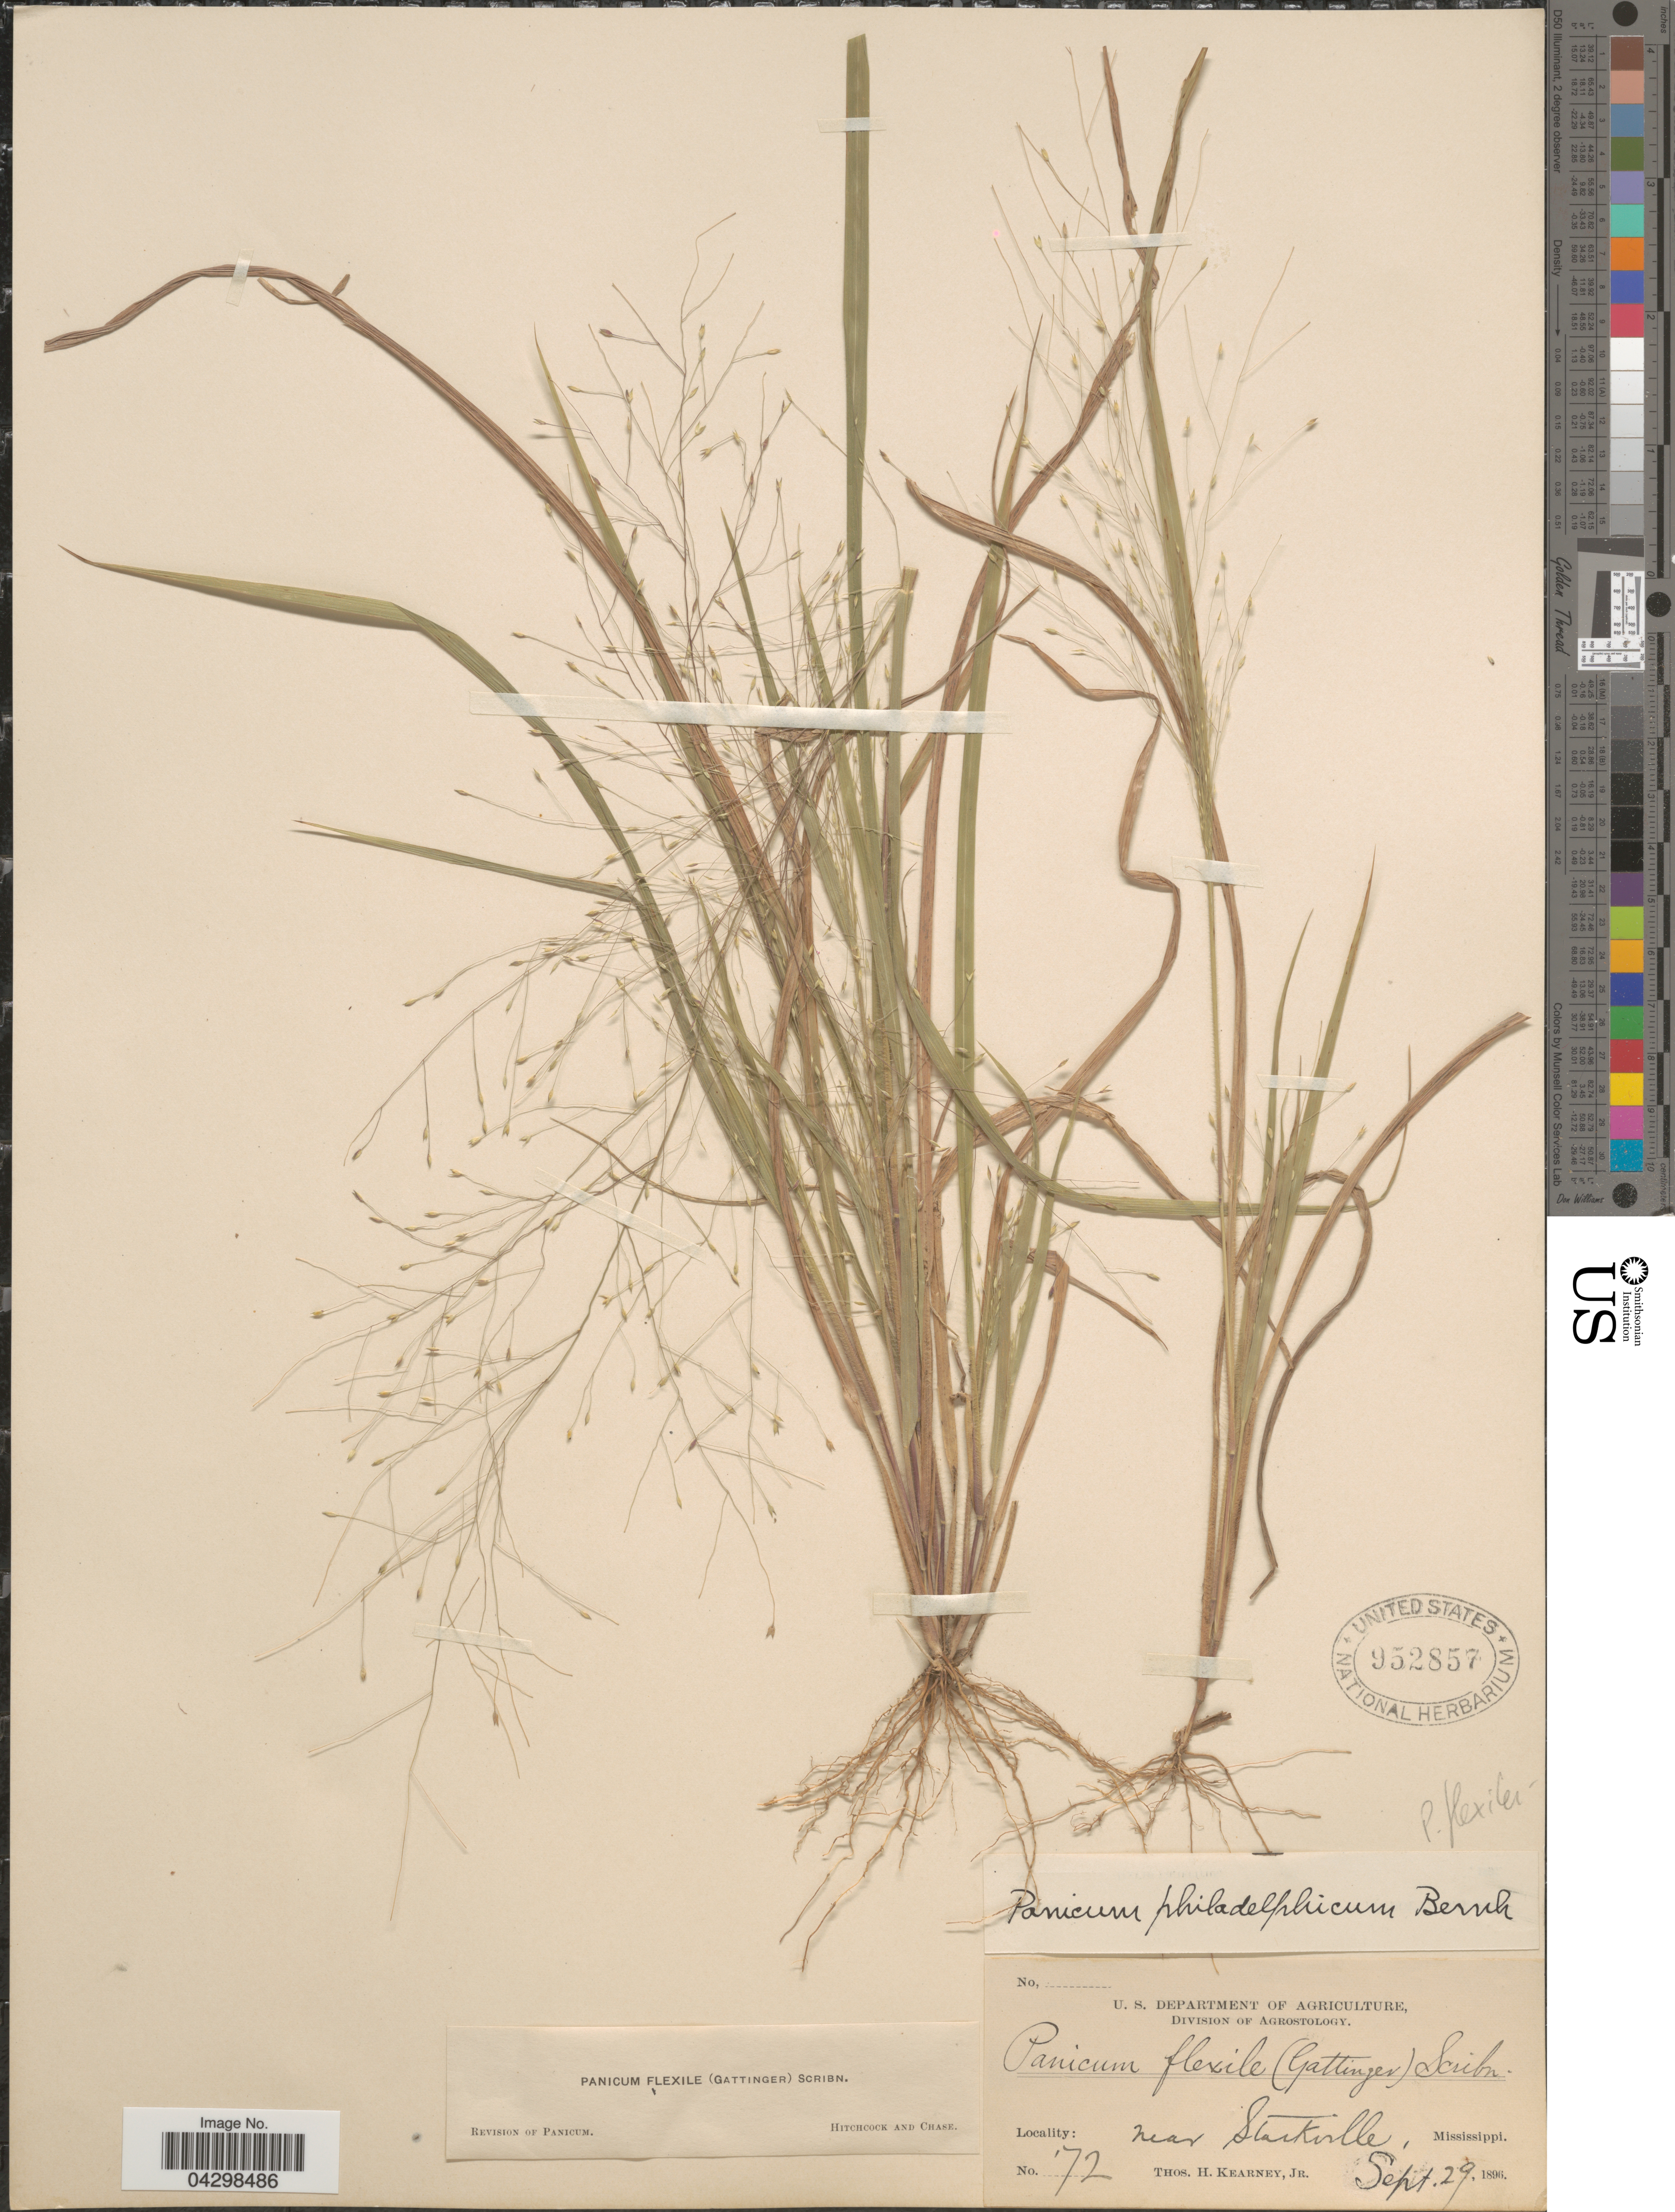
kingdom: Plantae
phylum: Tracheophyta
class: Liliopsida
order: Poales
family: Poaceae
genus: Panicum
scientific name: Panicum flexile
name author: (Gatt.) Scribn.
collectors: T. H. Kearney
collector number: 72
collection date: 1896-09-29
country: United States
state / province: Mississippi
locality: Near Starkville.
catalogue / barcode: US 952857